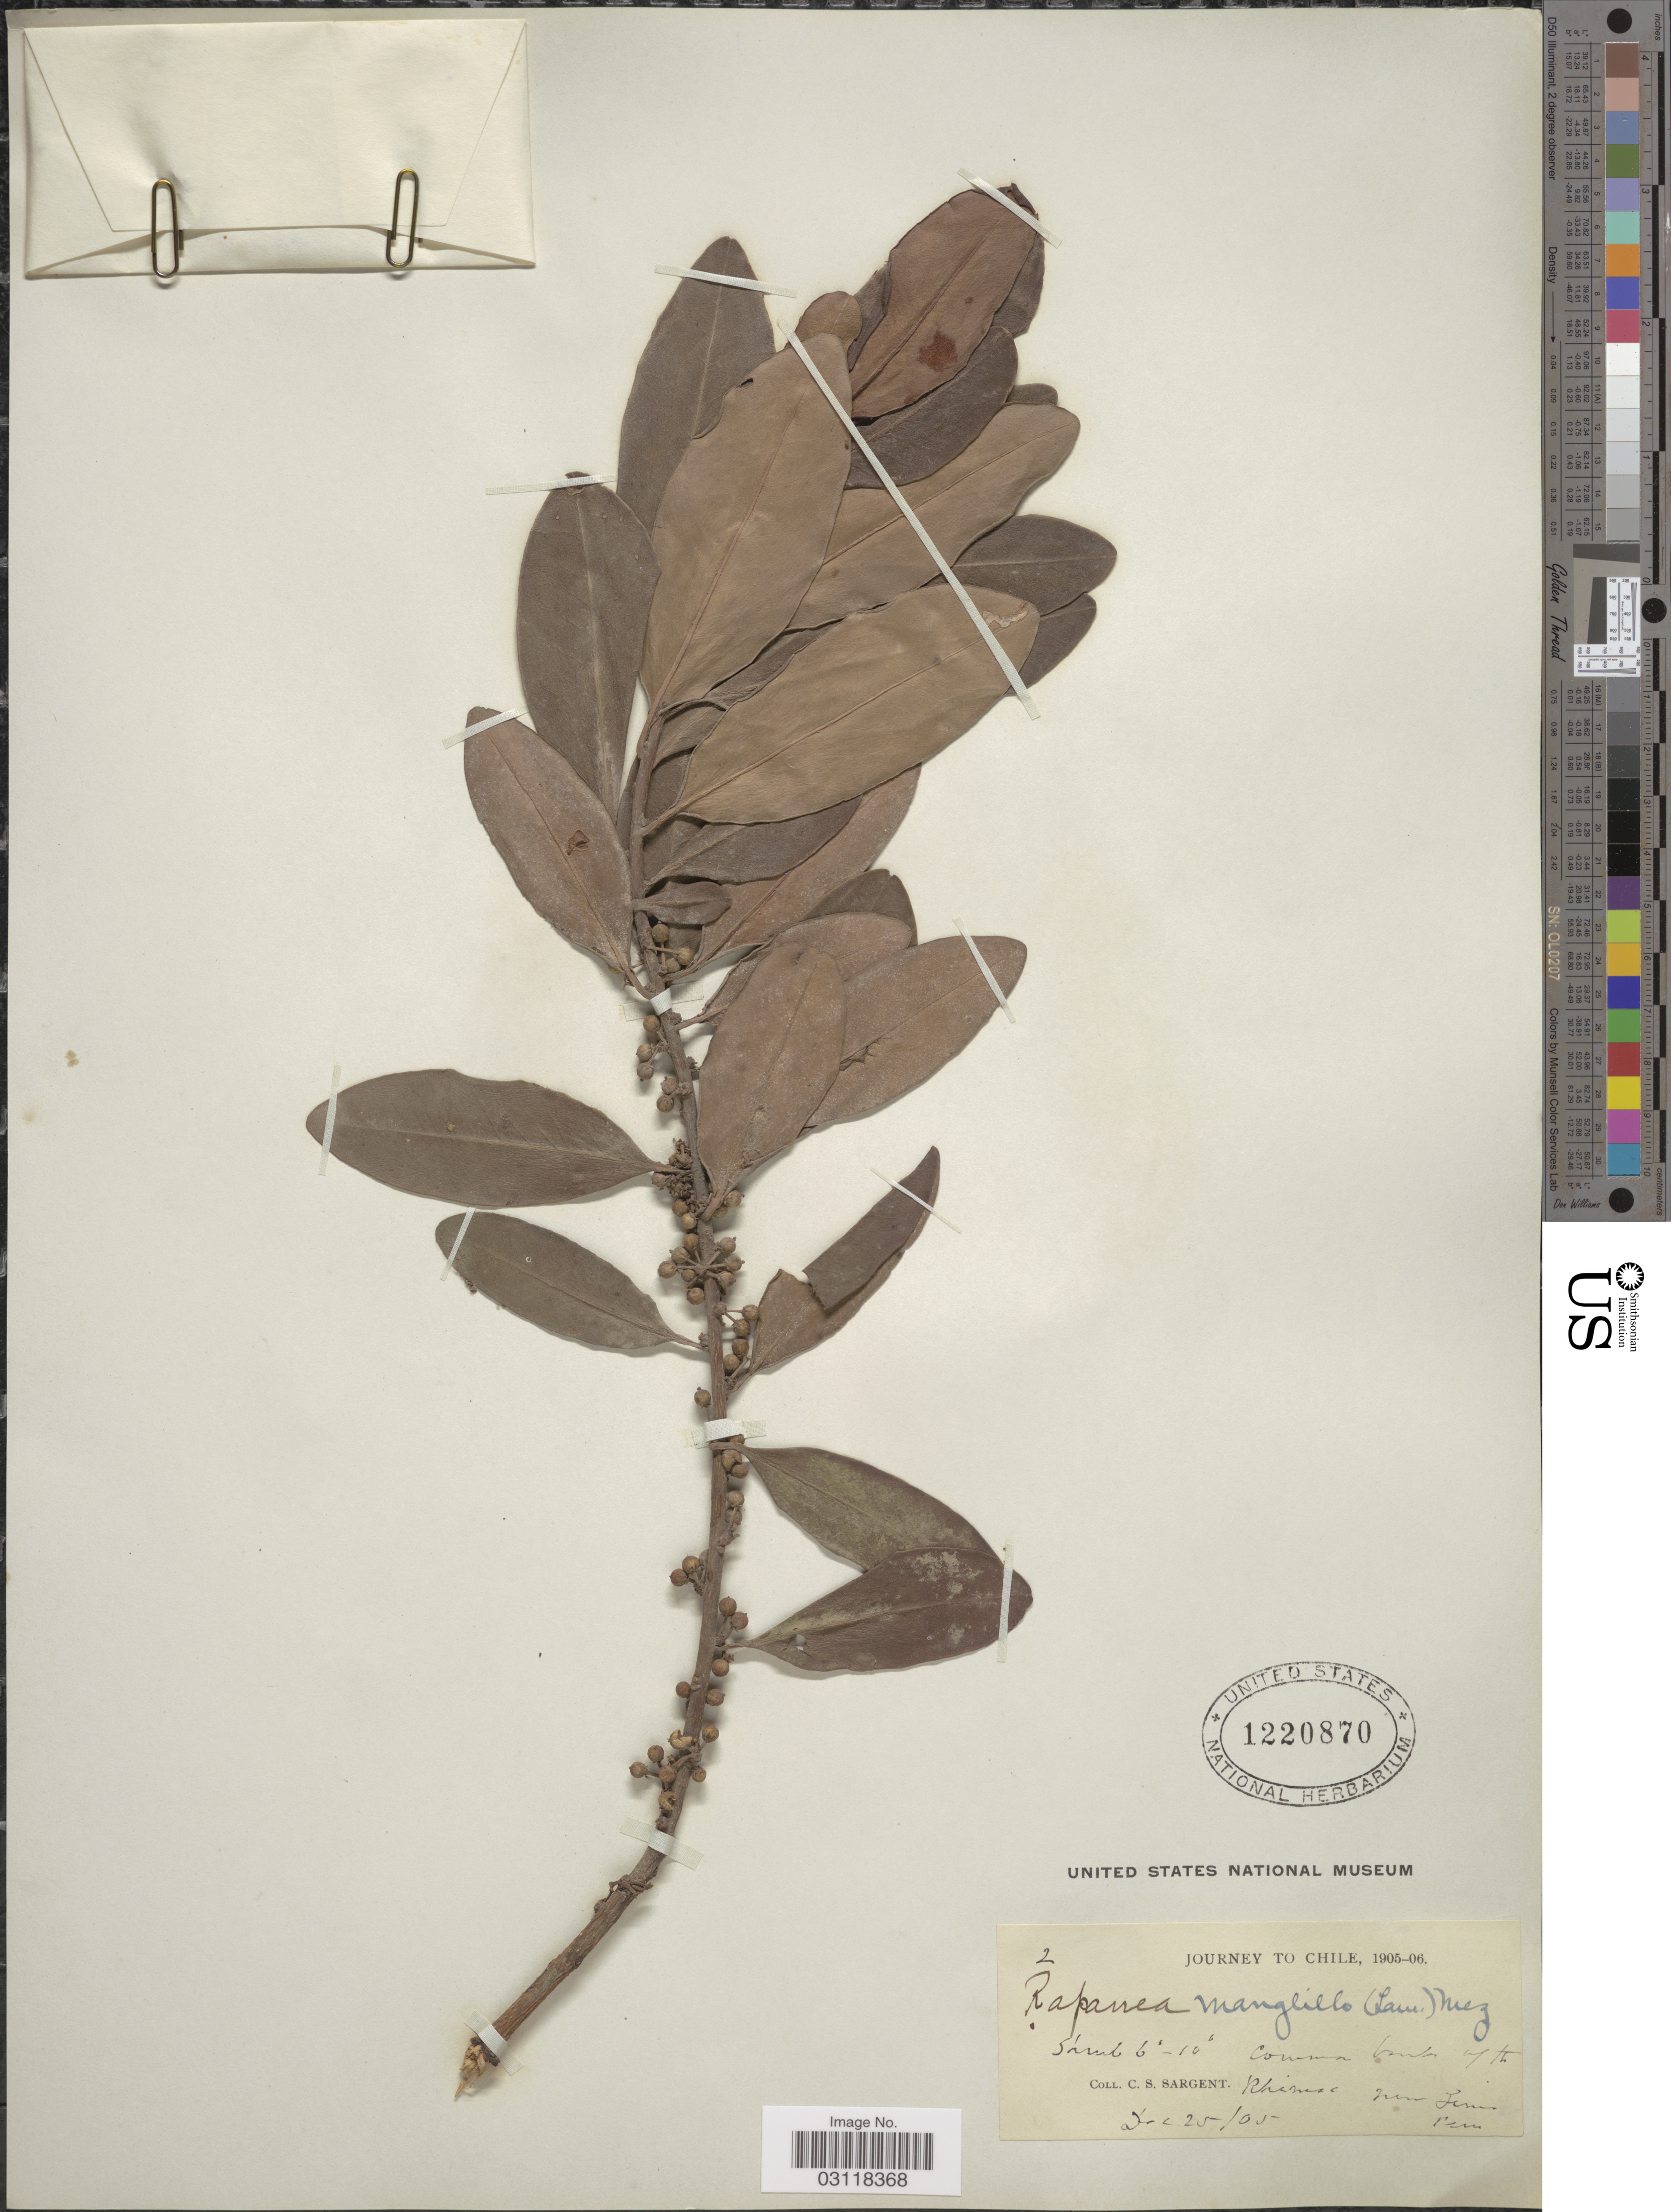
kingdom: Plantae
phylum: Tracheophyta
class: Magnoliopsida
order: Ericales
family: Primulaceae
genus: Rapanea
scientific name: Rapanea manglillo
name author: (Lam.) Mez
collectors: C. S. Sargent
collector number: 2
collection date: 1905-12-25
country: Peru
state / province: Lima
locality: Rhimac near Lima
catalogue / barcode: US 1220870